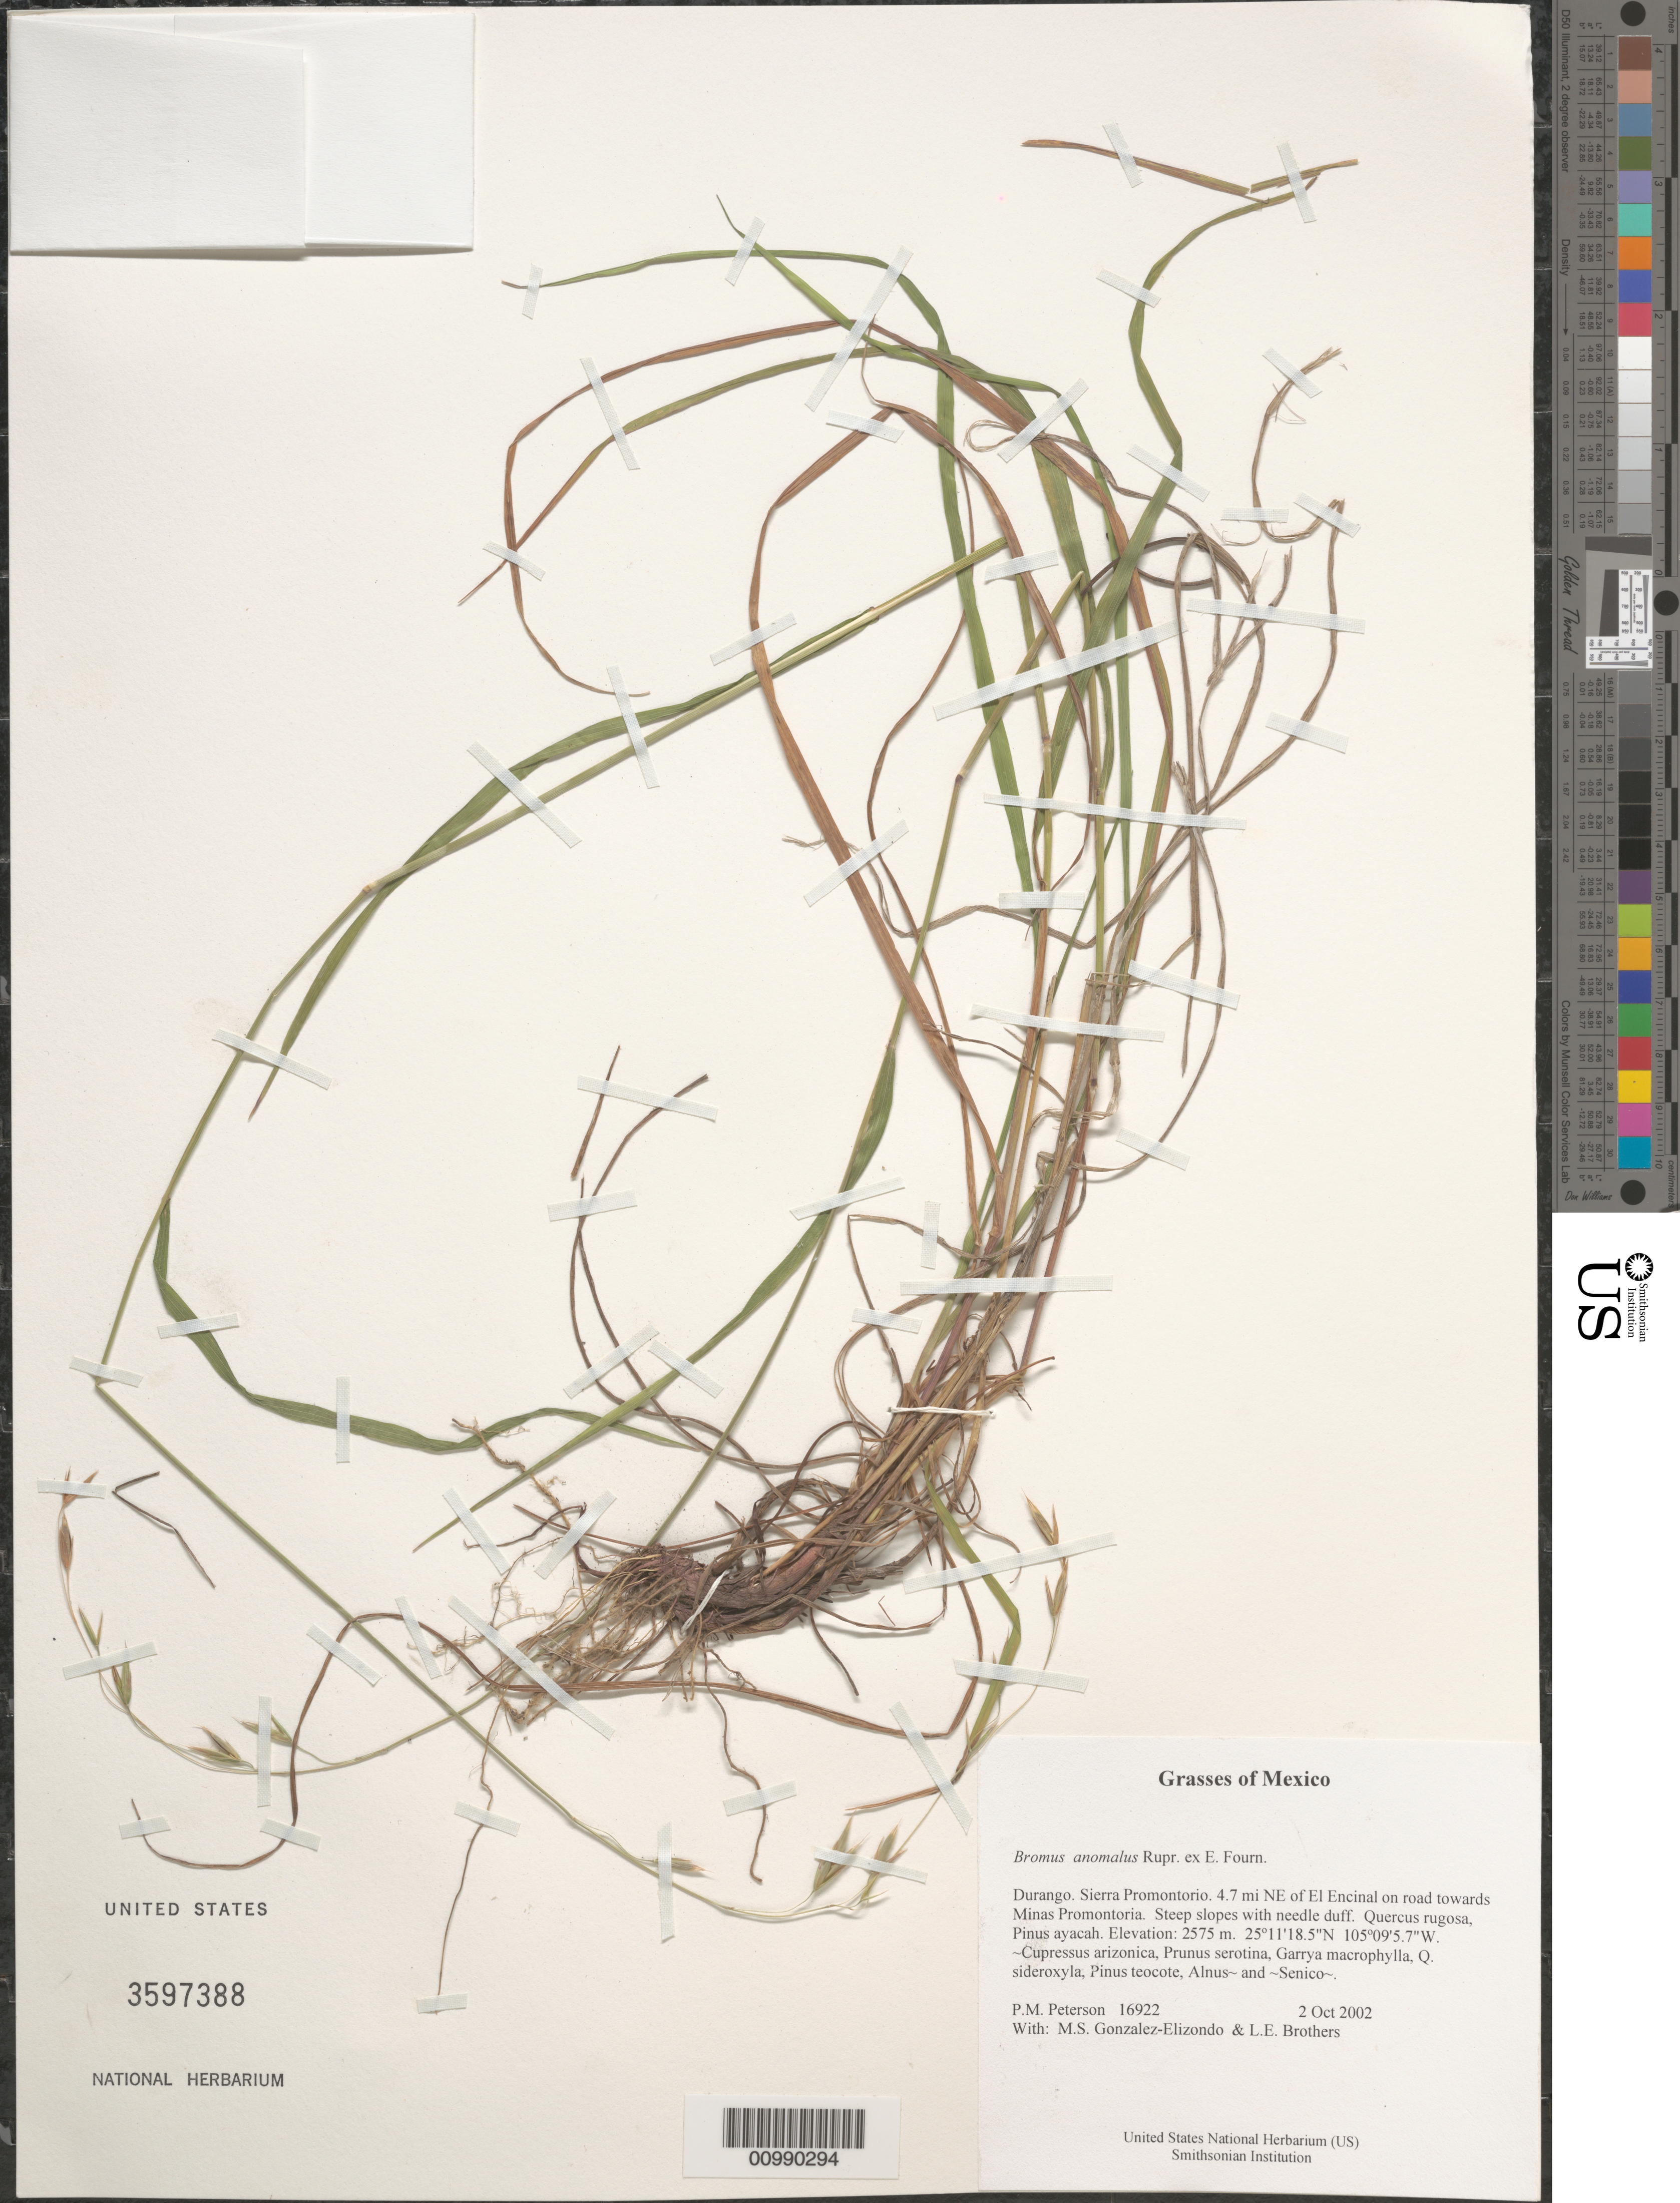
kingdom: Plantae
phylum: Tracheophyta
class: Liliopsida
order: Poales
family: Poaceae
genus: Bromus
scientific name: Bromus anomalus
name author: Rupr. ex E. Fourn.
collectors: P. M. Peterson, M. S. González-Elizondo & L. E. Brothers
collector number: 16922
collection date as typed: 02 Oct 2002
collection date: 2002-10-02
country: Mexico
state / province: Durango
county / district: Sierra Promontorio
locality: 4.7 mi NE of El Encinal on road towards Minas Promontoria. Steep slopes with needle duff. Quercus rugosa, Pinus ayacah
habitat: ~Cupressus arizonica, Prunus serotina, Garrya macrophylla, Q. sideroxyla, Pinus teocote, Alnus~ and ~Senico~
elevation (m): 2575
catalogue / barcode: US 3597388